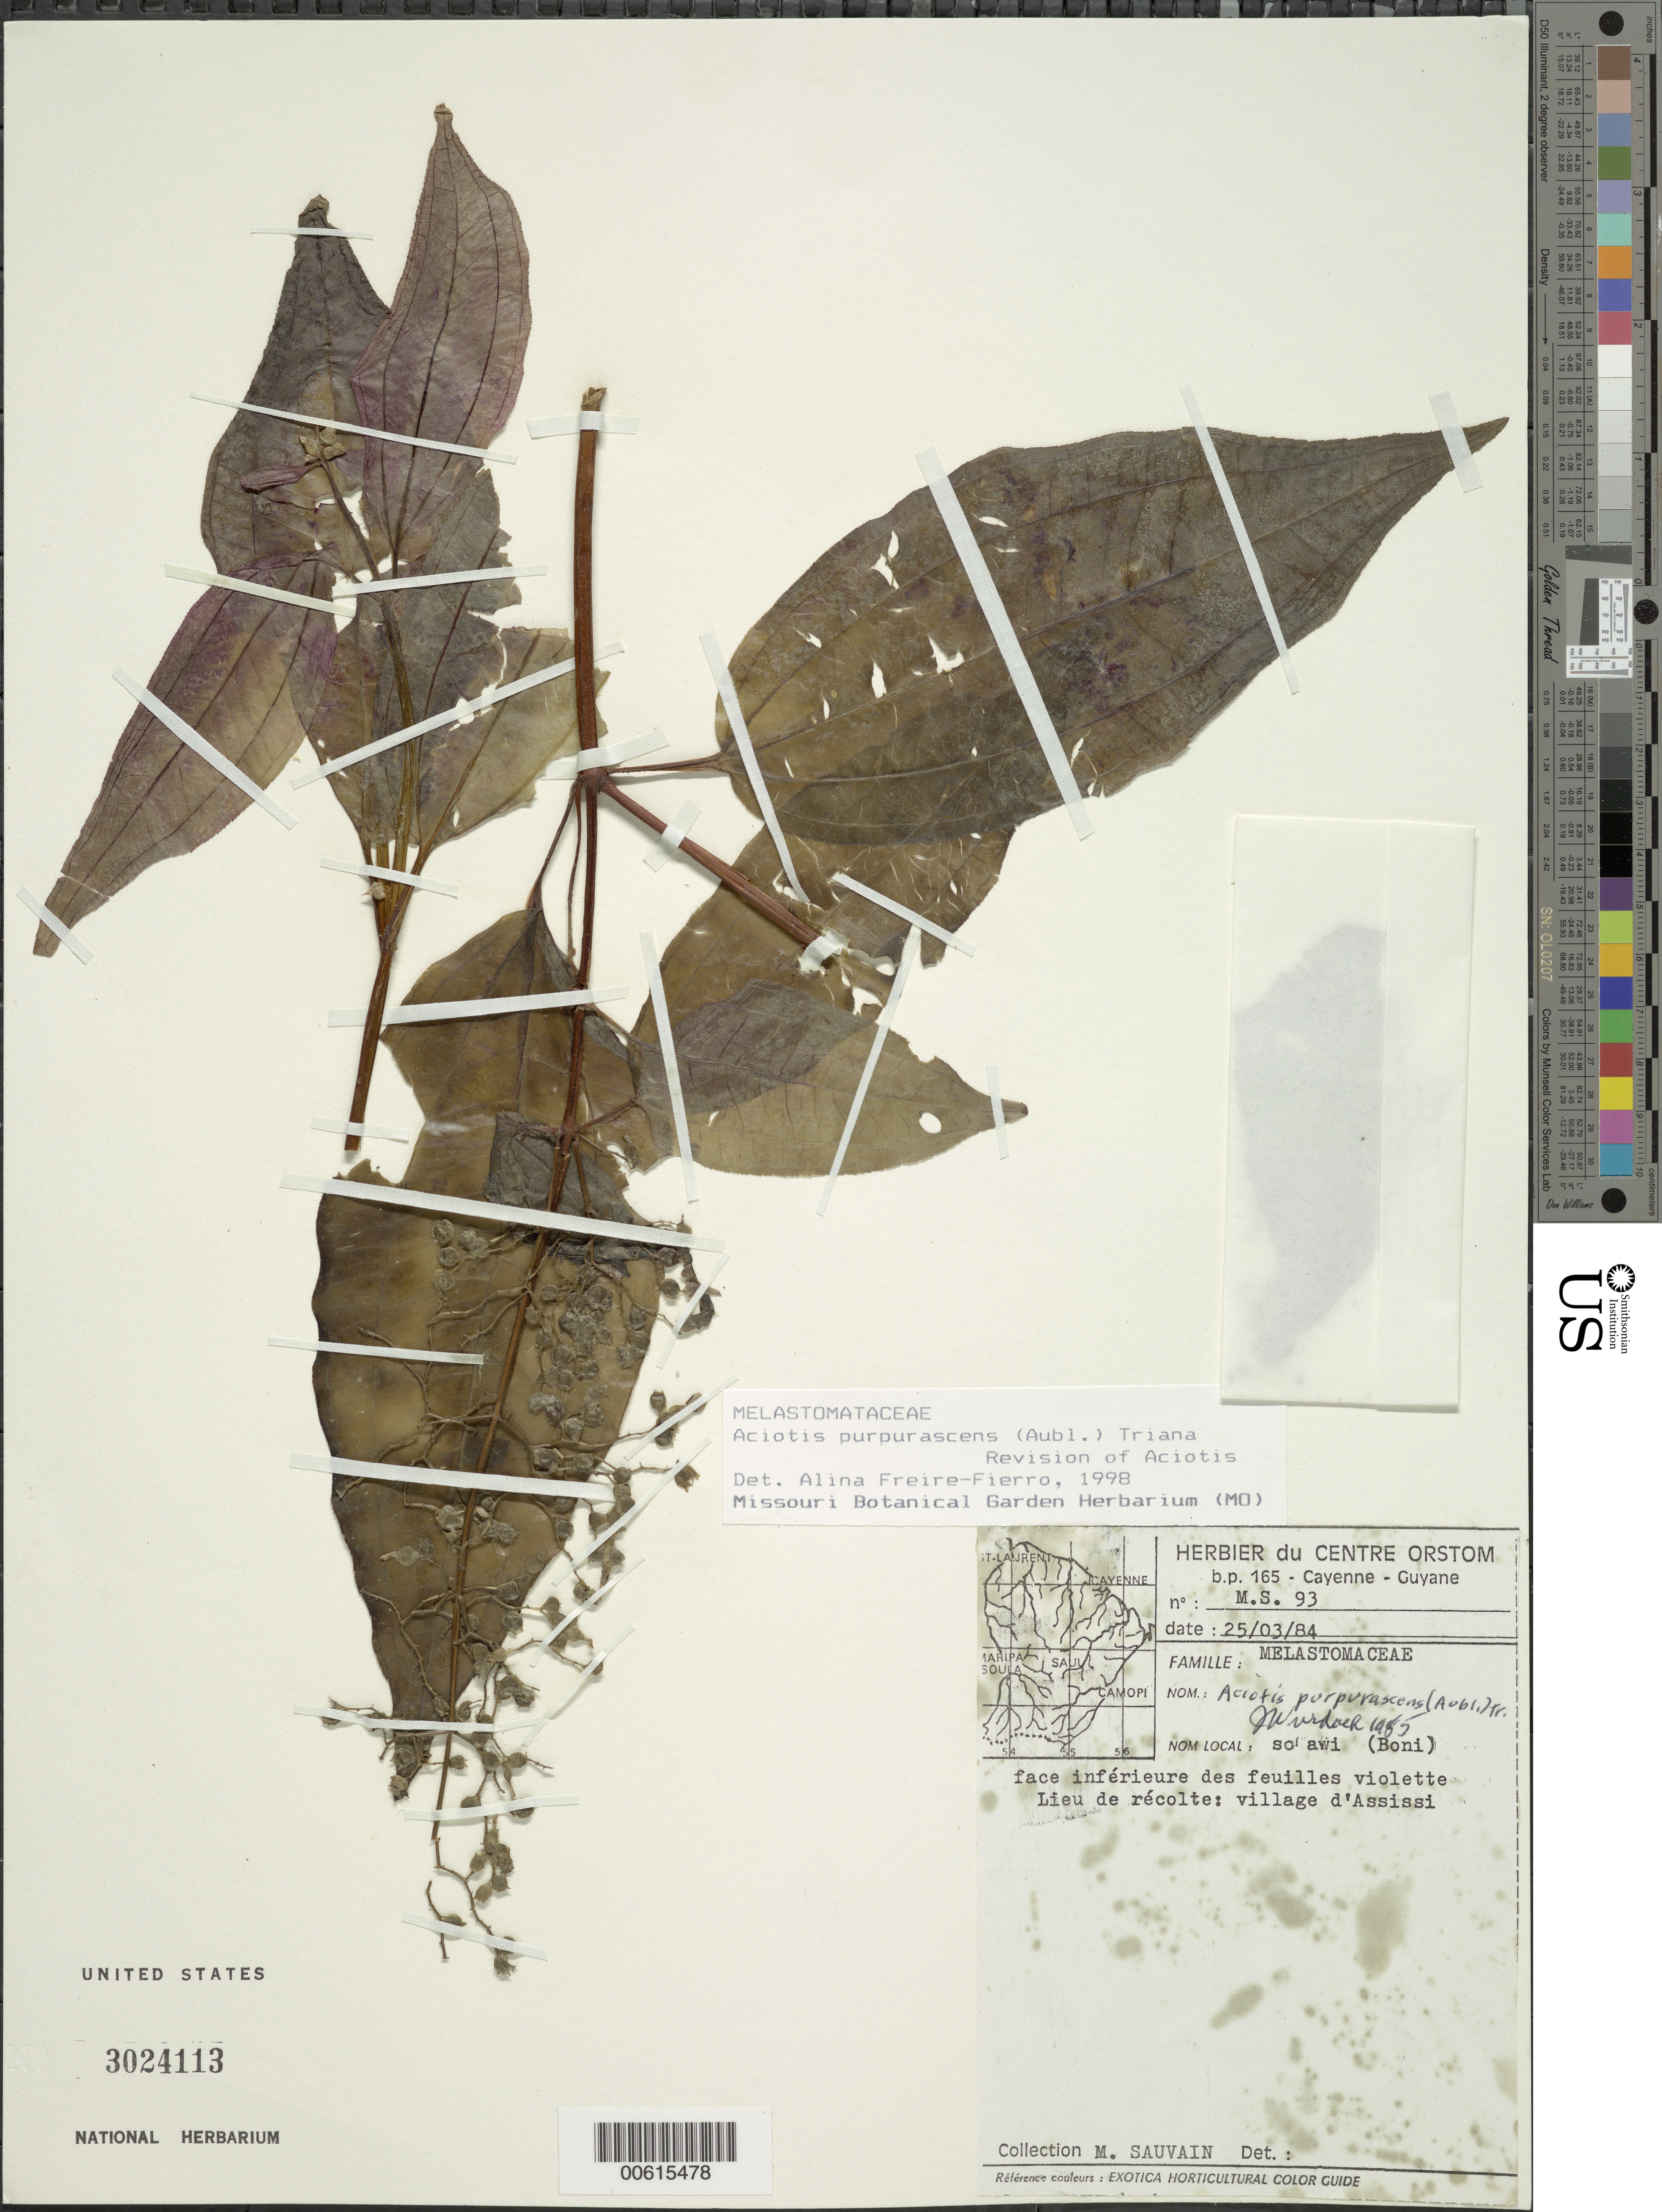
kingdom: Plantae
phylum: Tracheophyta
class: Magnoliopsida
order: Myrtales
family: Melastomataceae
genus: Aciotis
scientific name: Aciotis purpurascens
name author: (Aubl.) Triana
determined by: Freire-Fierro, A.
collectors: M. Sauvain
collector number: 93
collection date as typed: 25-Mar-84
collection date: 1984-03-25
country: French Guiana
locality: Assissi Village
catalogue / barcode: US 3024113